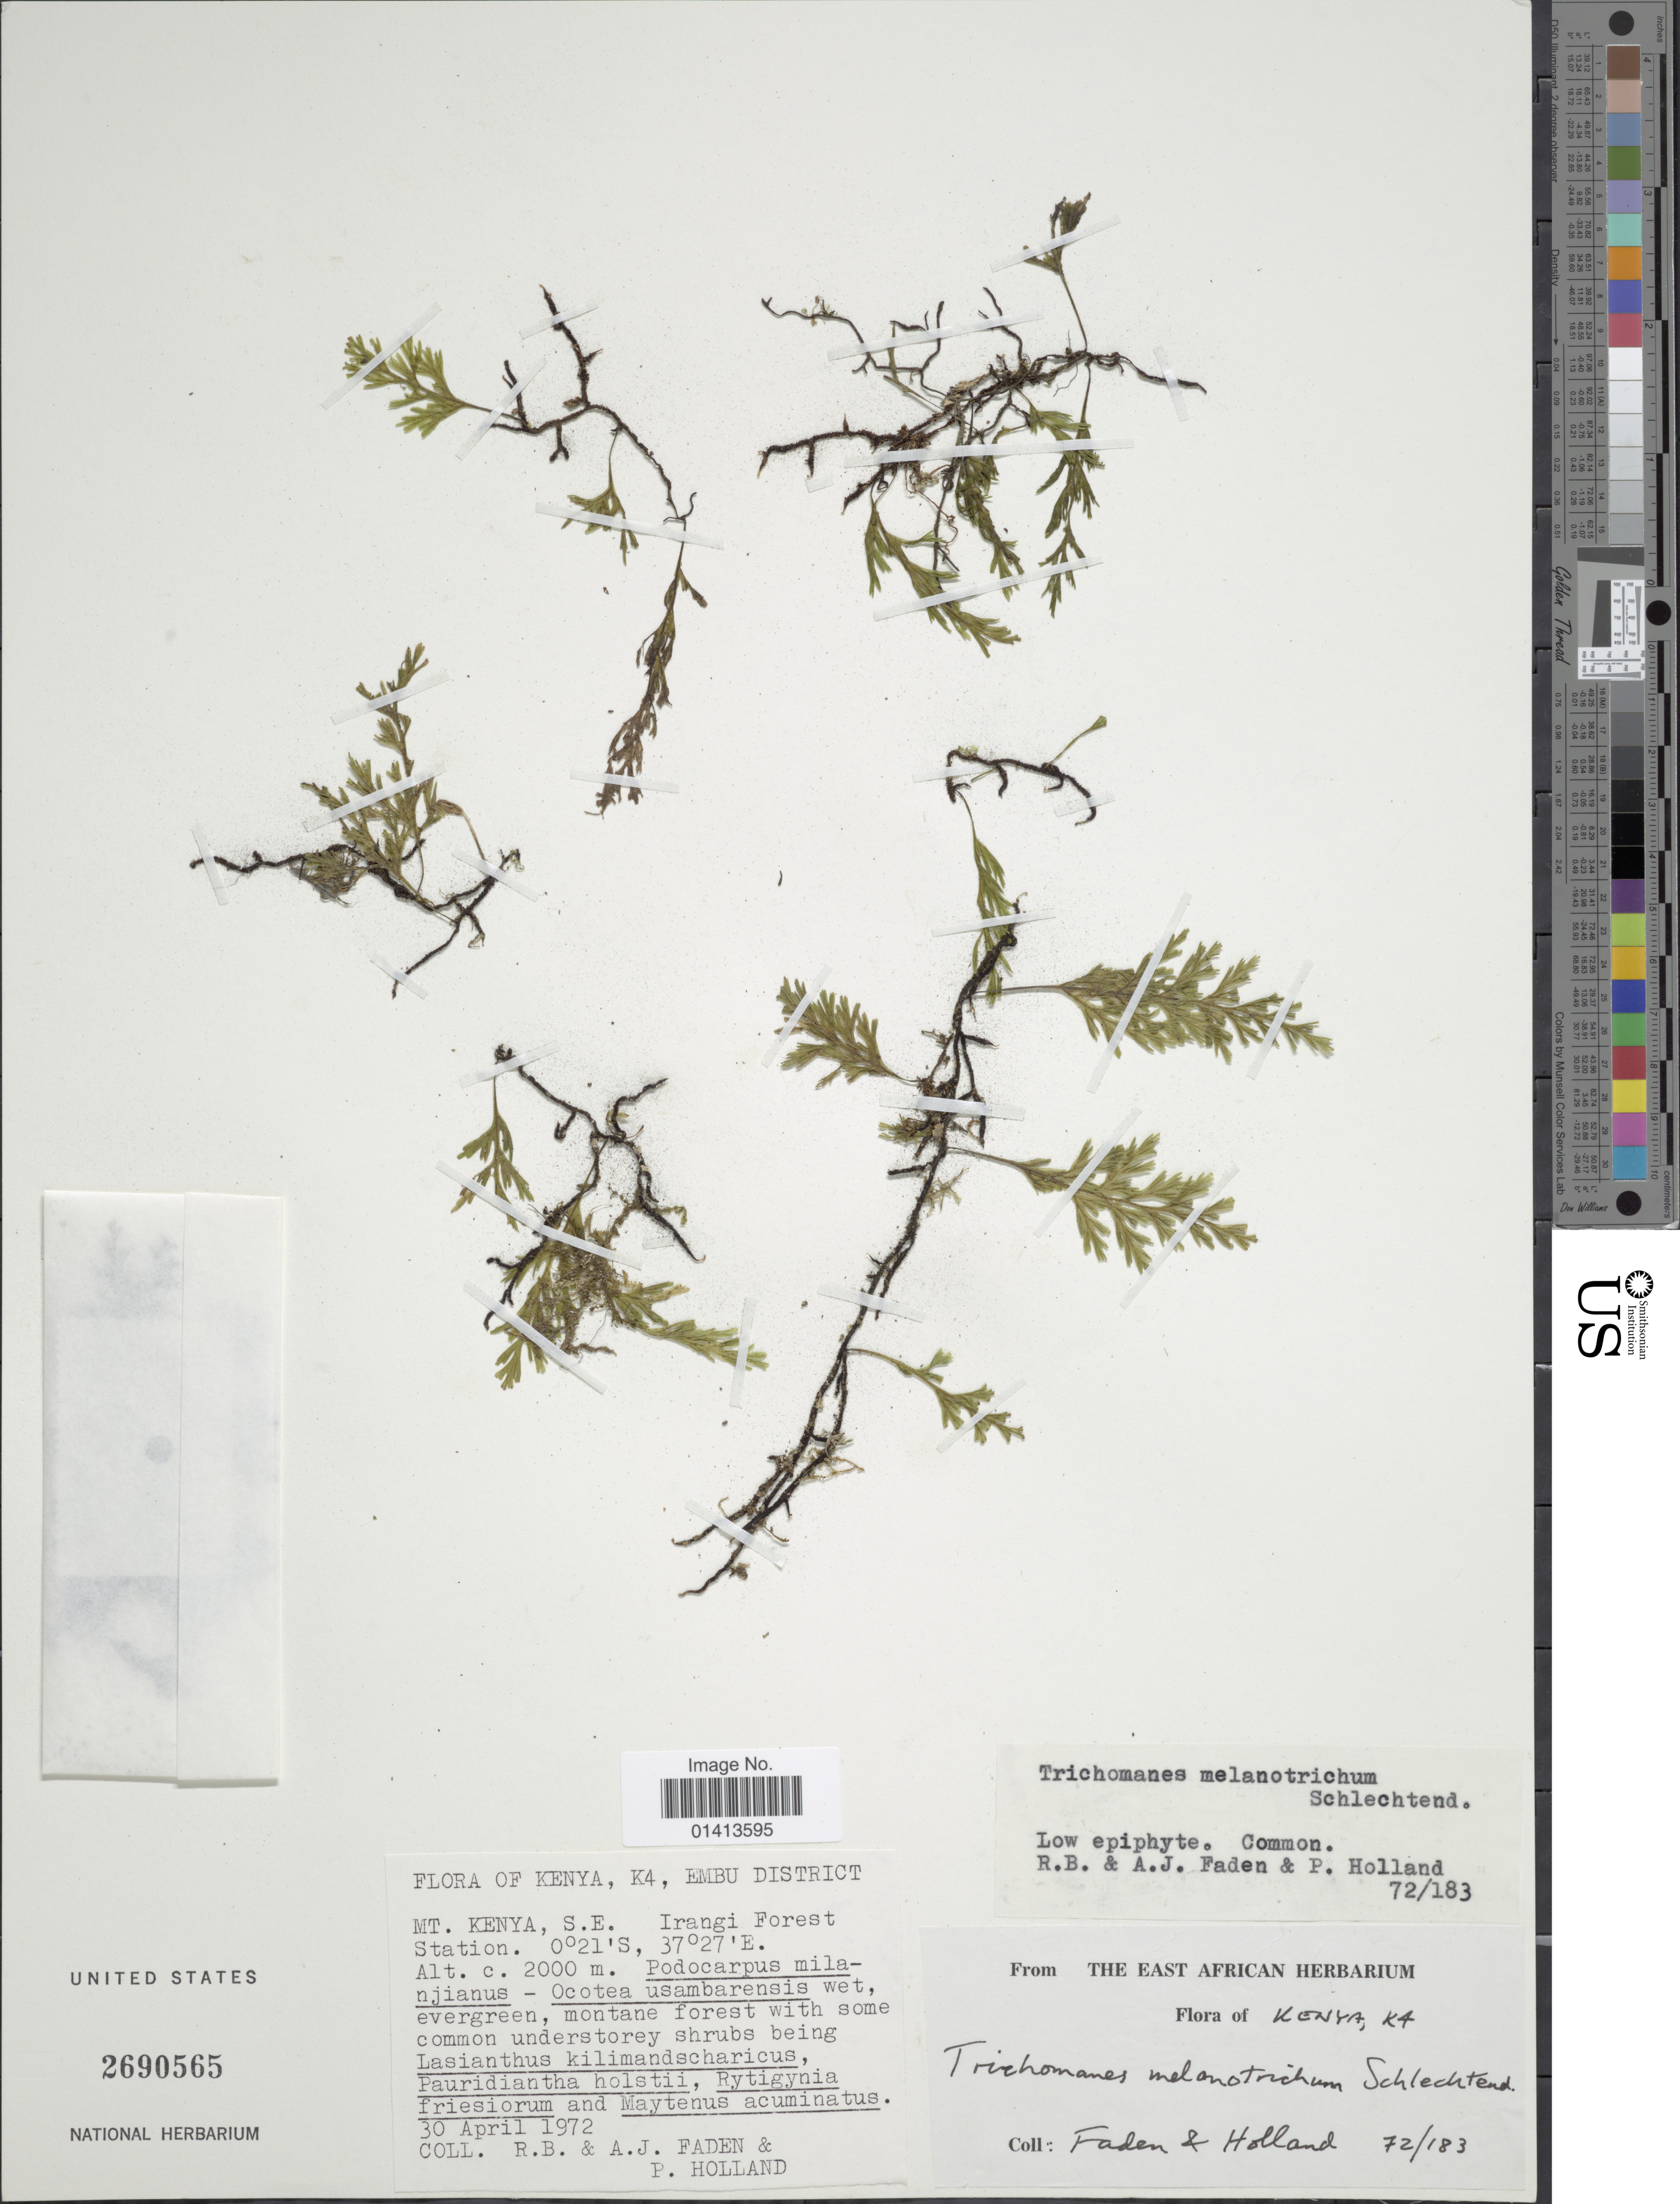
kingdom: Plantae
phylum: Tracheophyta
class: Polypodiopsida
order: Hymenophyllales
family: Hymenophyllaceae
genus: Crepidomanes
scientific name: Crepidomanes melanotrichum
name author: (Schltdl.) J.P. Roux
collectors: R. B. Faden, A. J. Faden & P. Holland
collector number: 72/183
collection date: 1972-04-30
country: Kenya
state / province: Embu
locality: Mt Kenya, S.E. Irangi Forest Station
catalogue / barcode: US 2690565